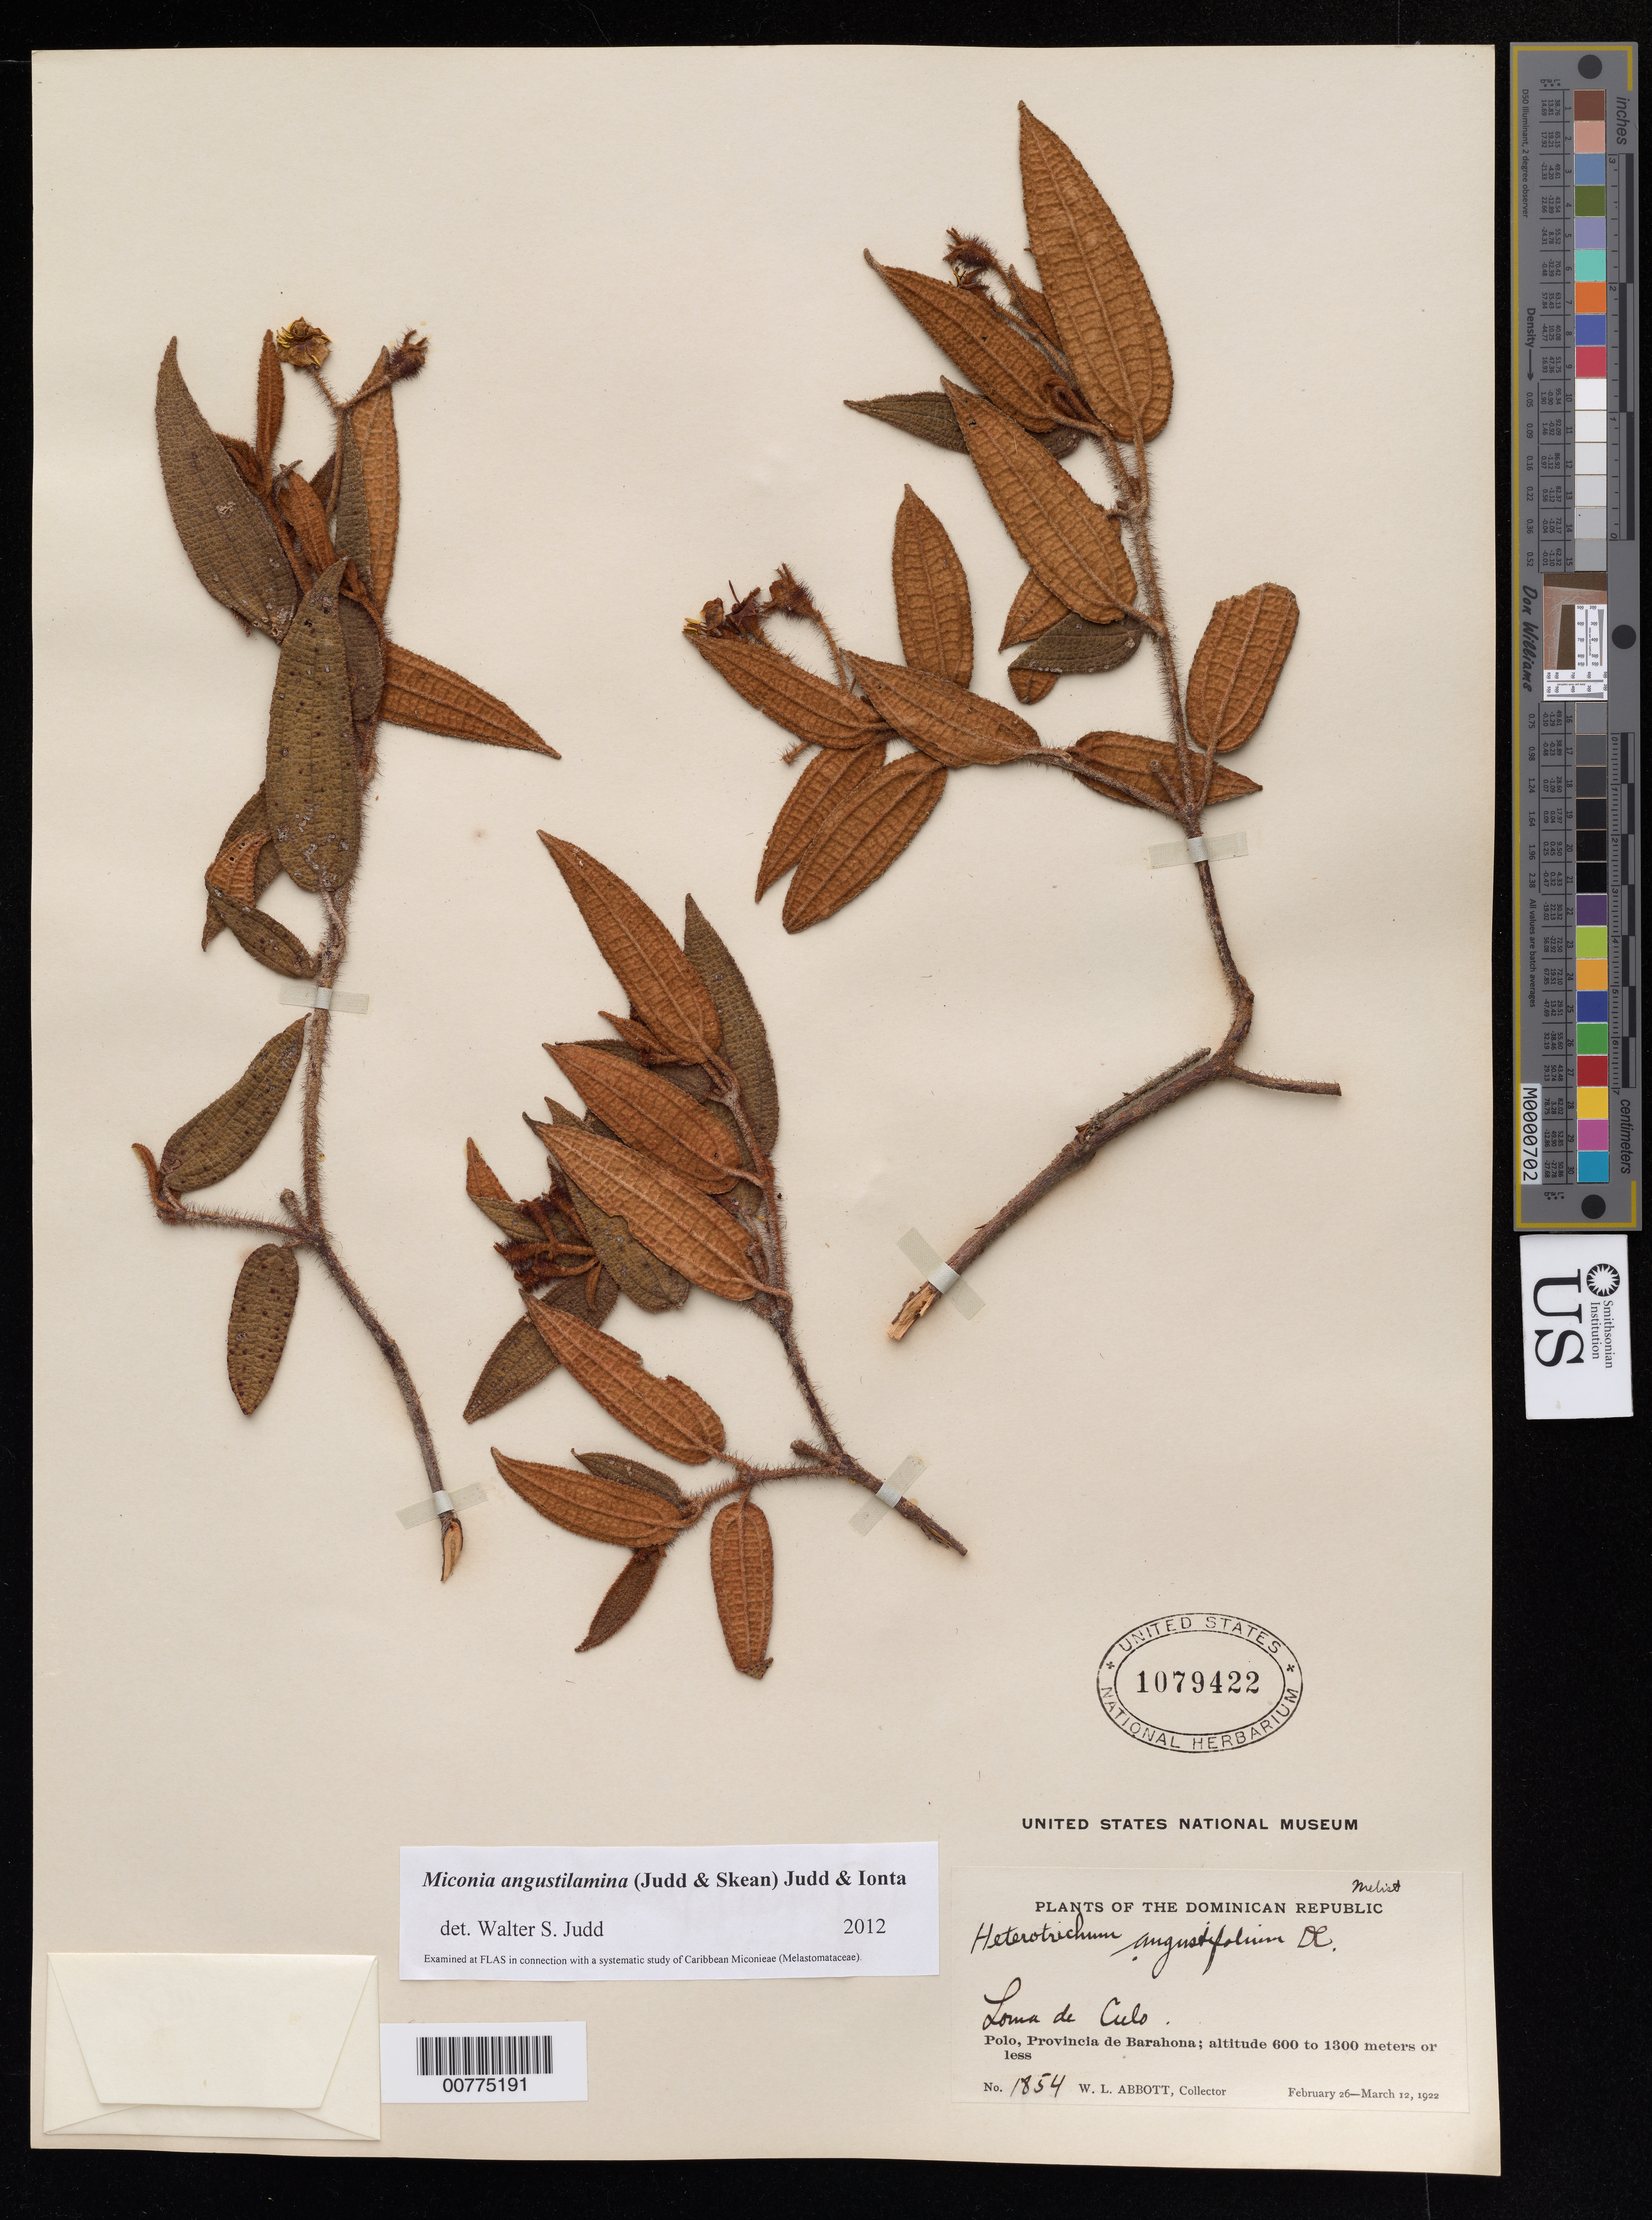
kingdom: Plantae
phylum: Tracheophyta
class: Magnoliopsida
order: Myrtales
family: Melastomataceae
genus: Miconia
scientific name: Miconia angustilamina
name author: (Judd & Skean) Judd & Ionta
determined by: Judd, Walter S.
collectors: W. L. Abbott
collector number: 1854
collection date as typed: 26 Feb 1922 to 22 Mar 1922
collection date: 1922-02-26/1922-03-22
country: Dominican Republic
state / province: Barahona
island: Hispaniola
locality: Polo, Loma de Culo.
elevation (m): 600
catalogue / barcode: US 1079422